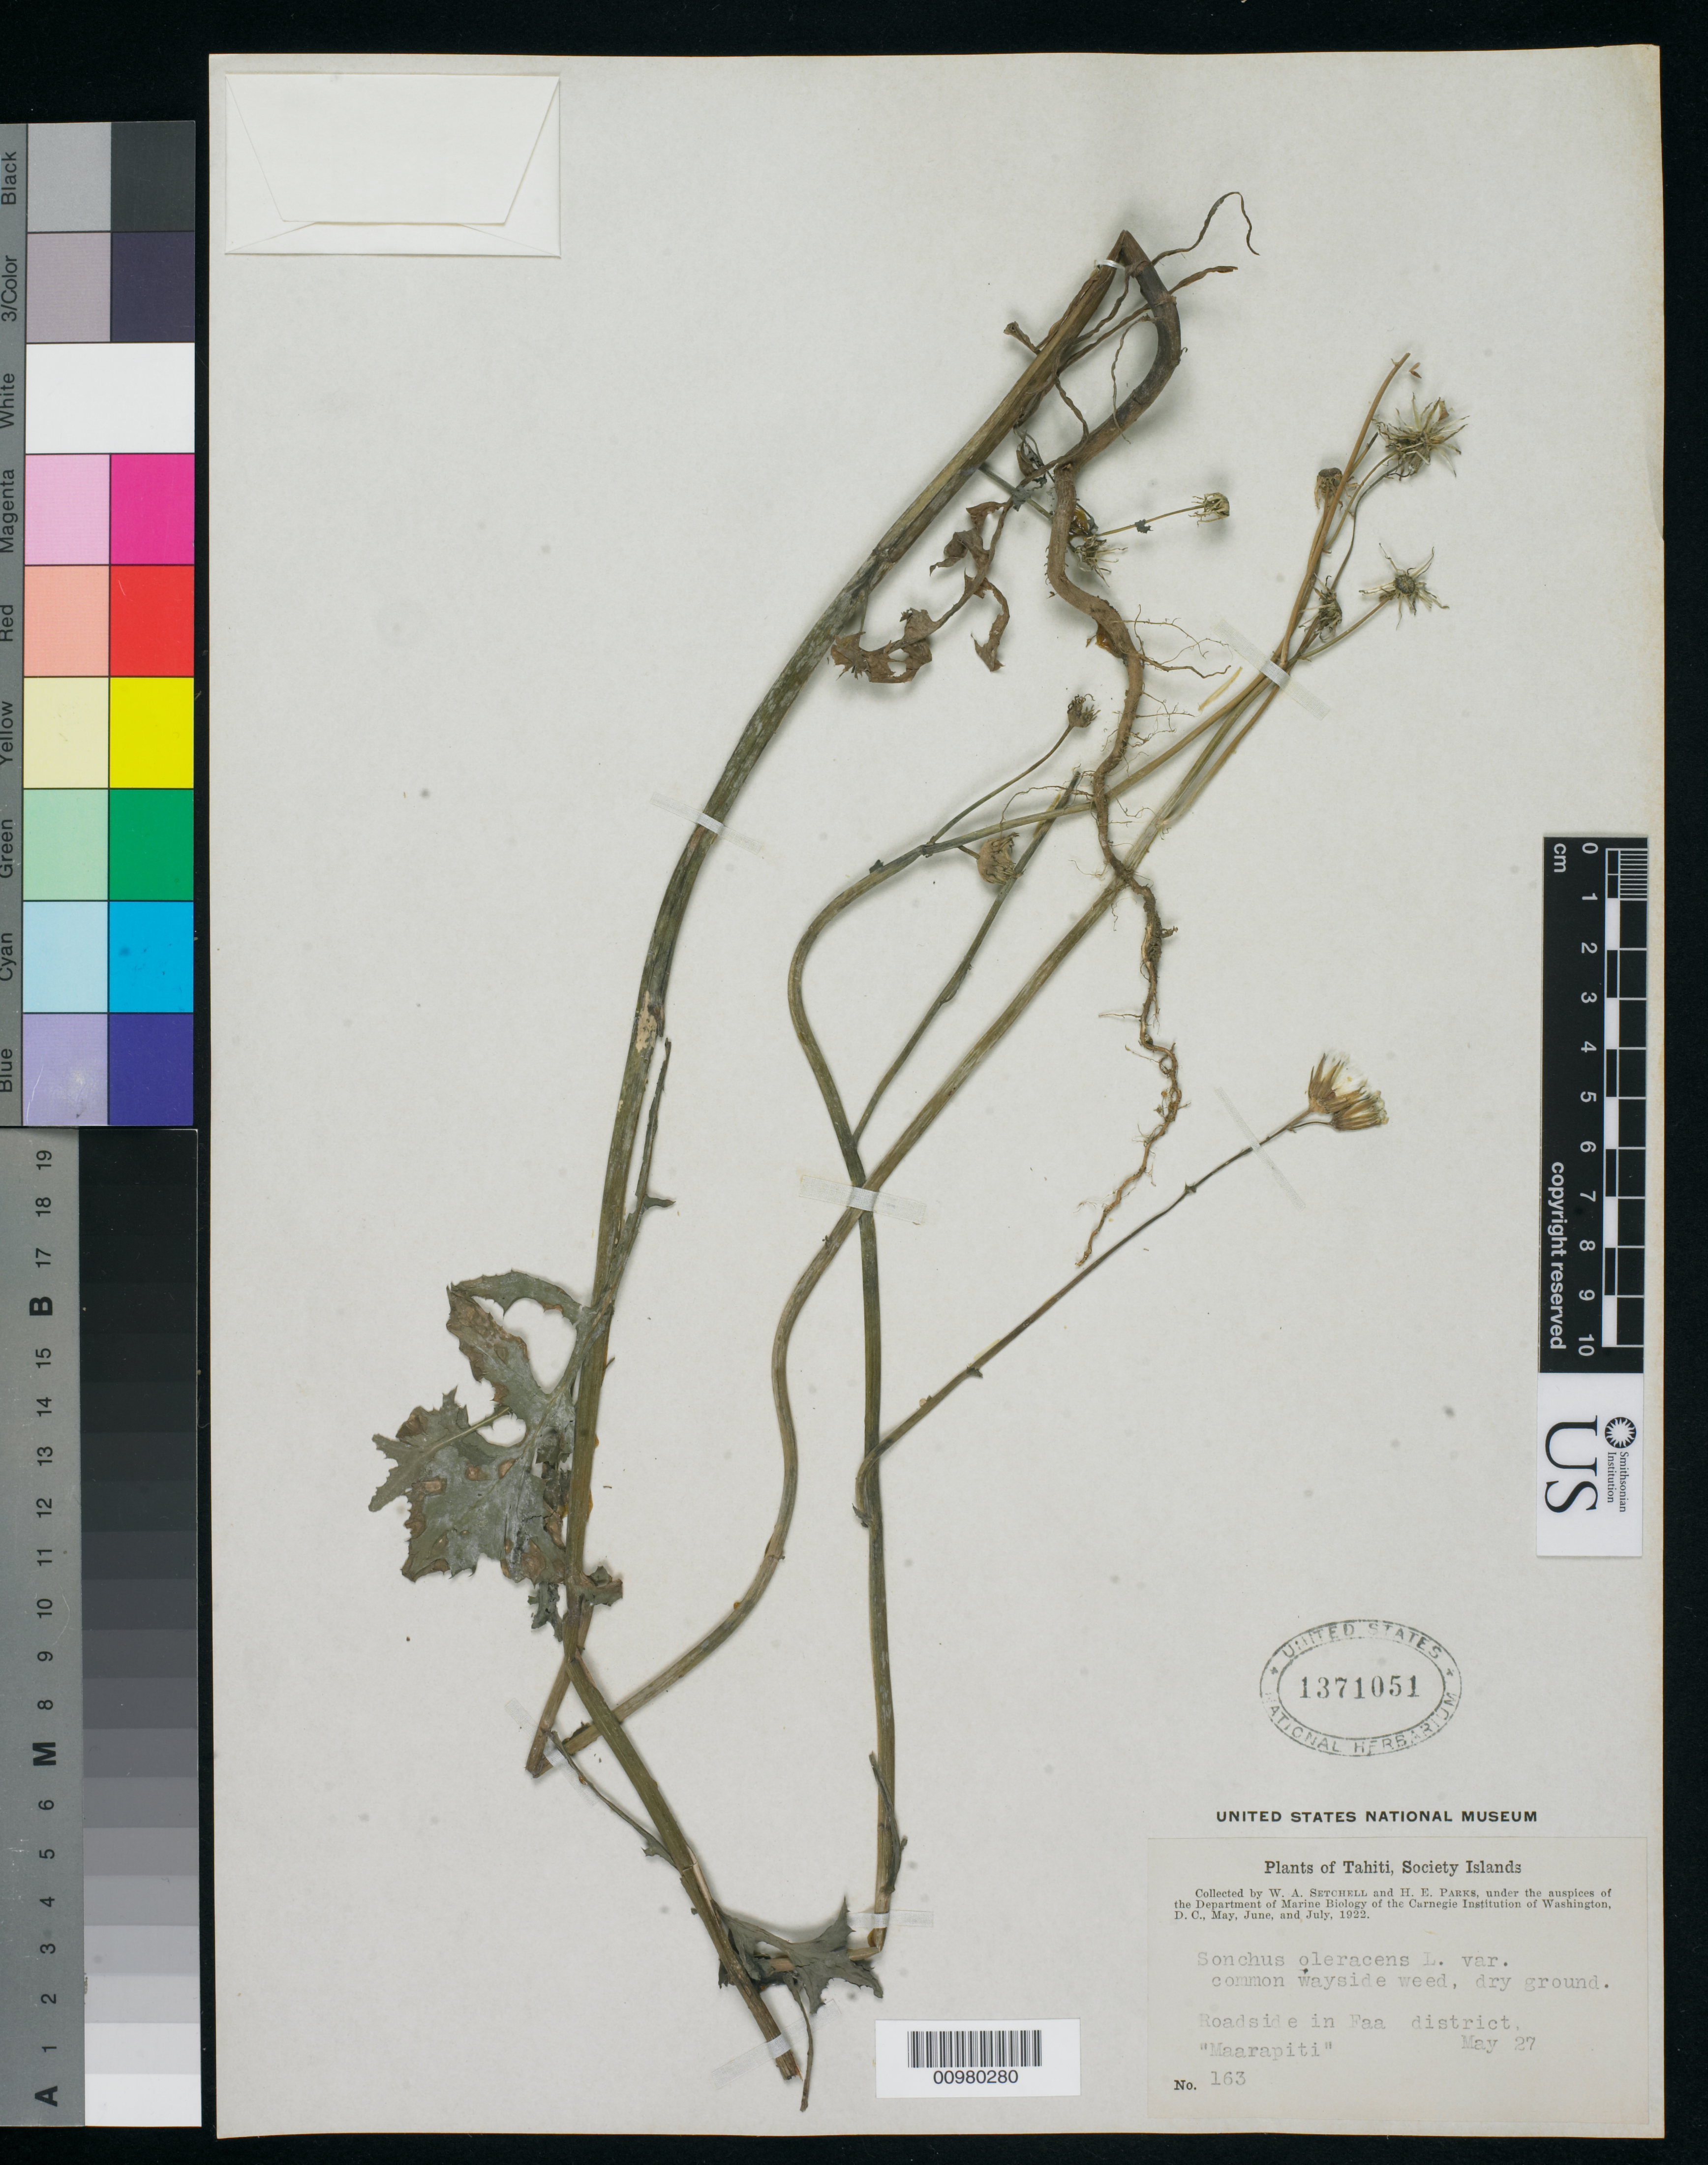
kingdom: Plantae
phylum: Tracheophyta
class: Magnoliopsida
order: Asterales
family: Asteraceae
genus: Sonchus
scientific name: Sonchus oleraceus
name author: L.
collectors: W. Setchell & H. E. Parks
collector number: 163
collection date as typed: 27 May 1922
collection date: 1922-05-27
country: French Polynesia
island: Tahiti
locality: Roadside in Faa district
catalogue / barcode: US 1371051